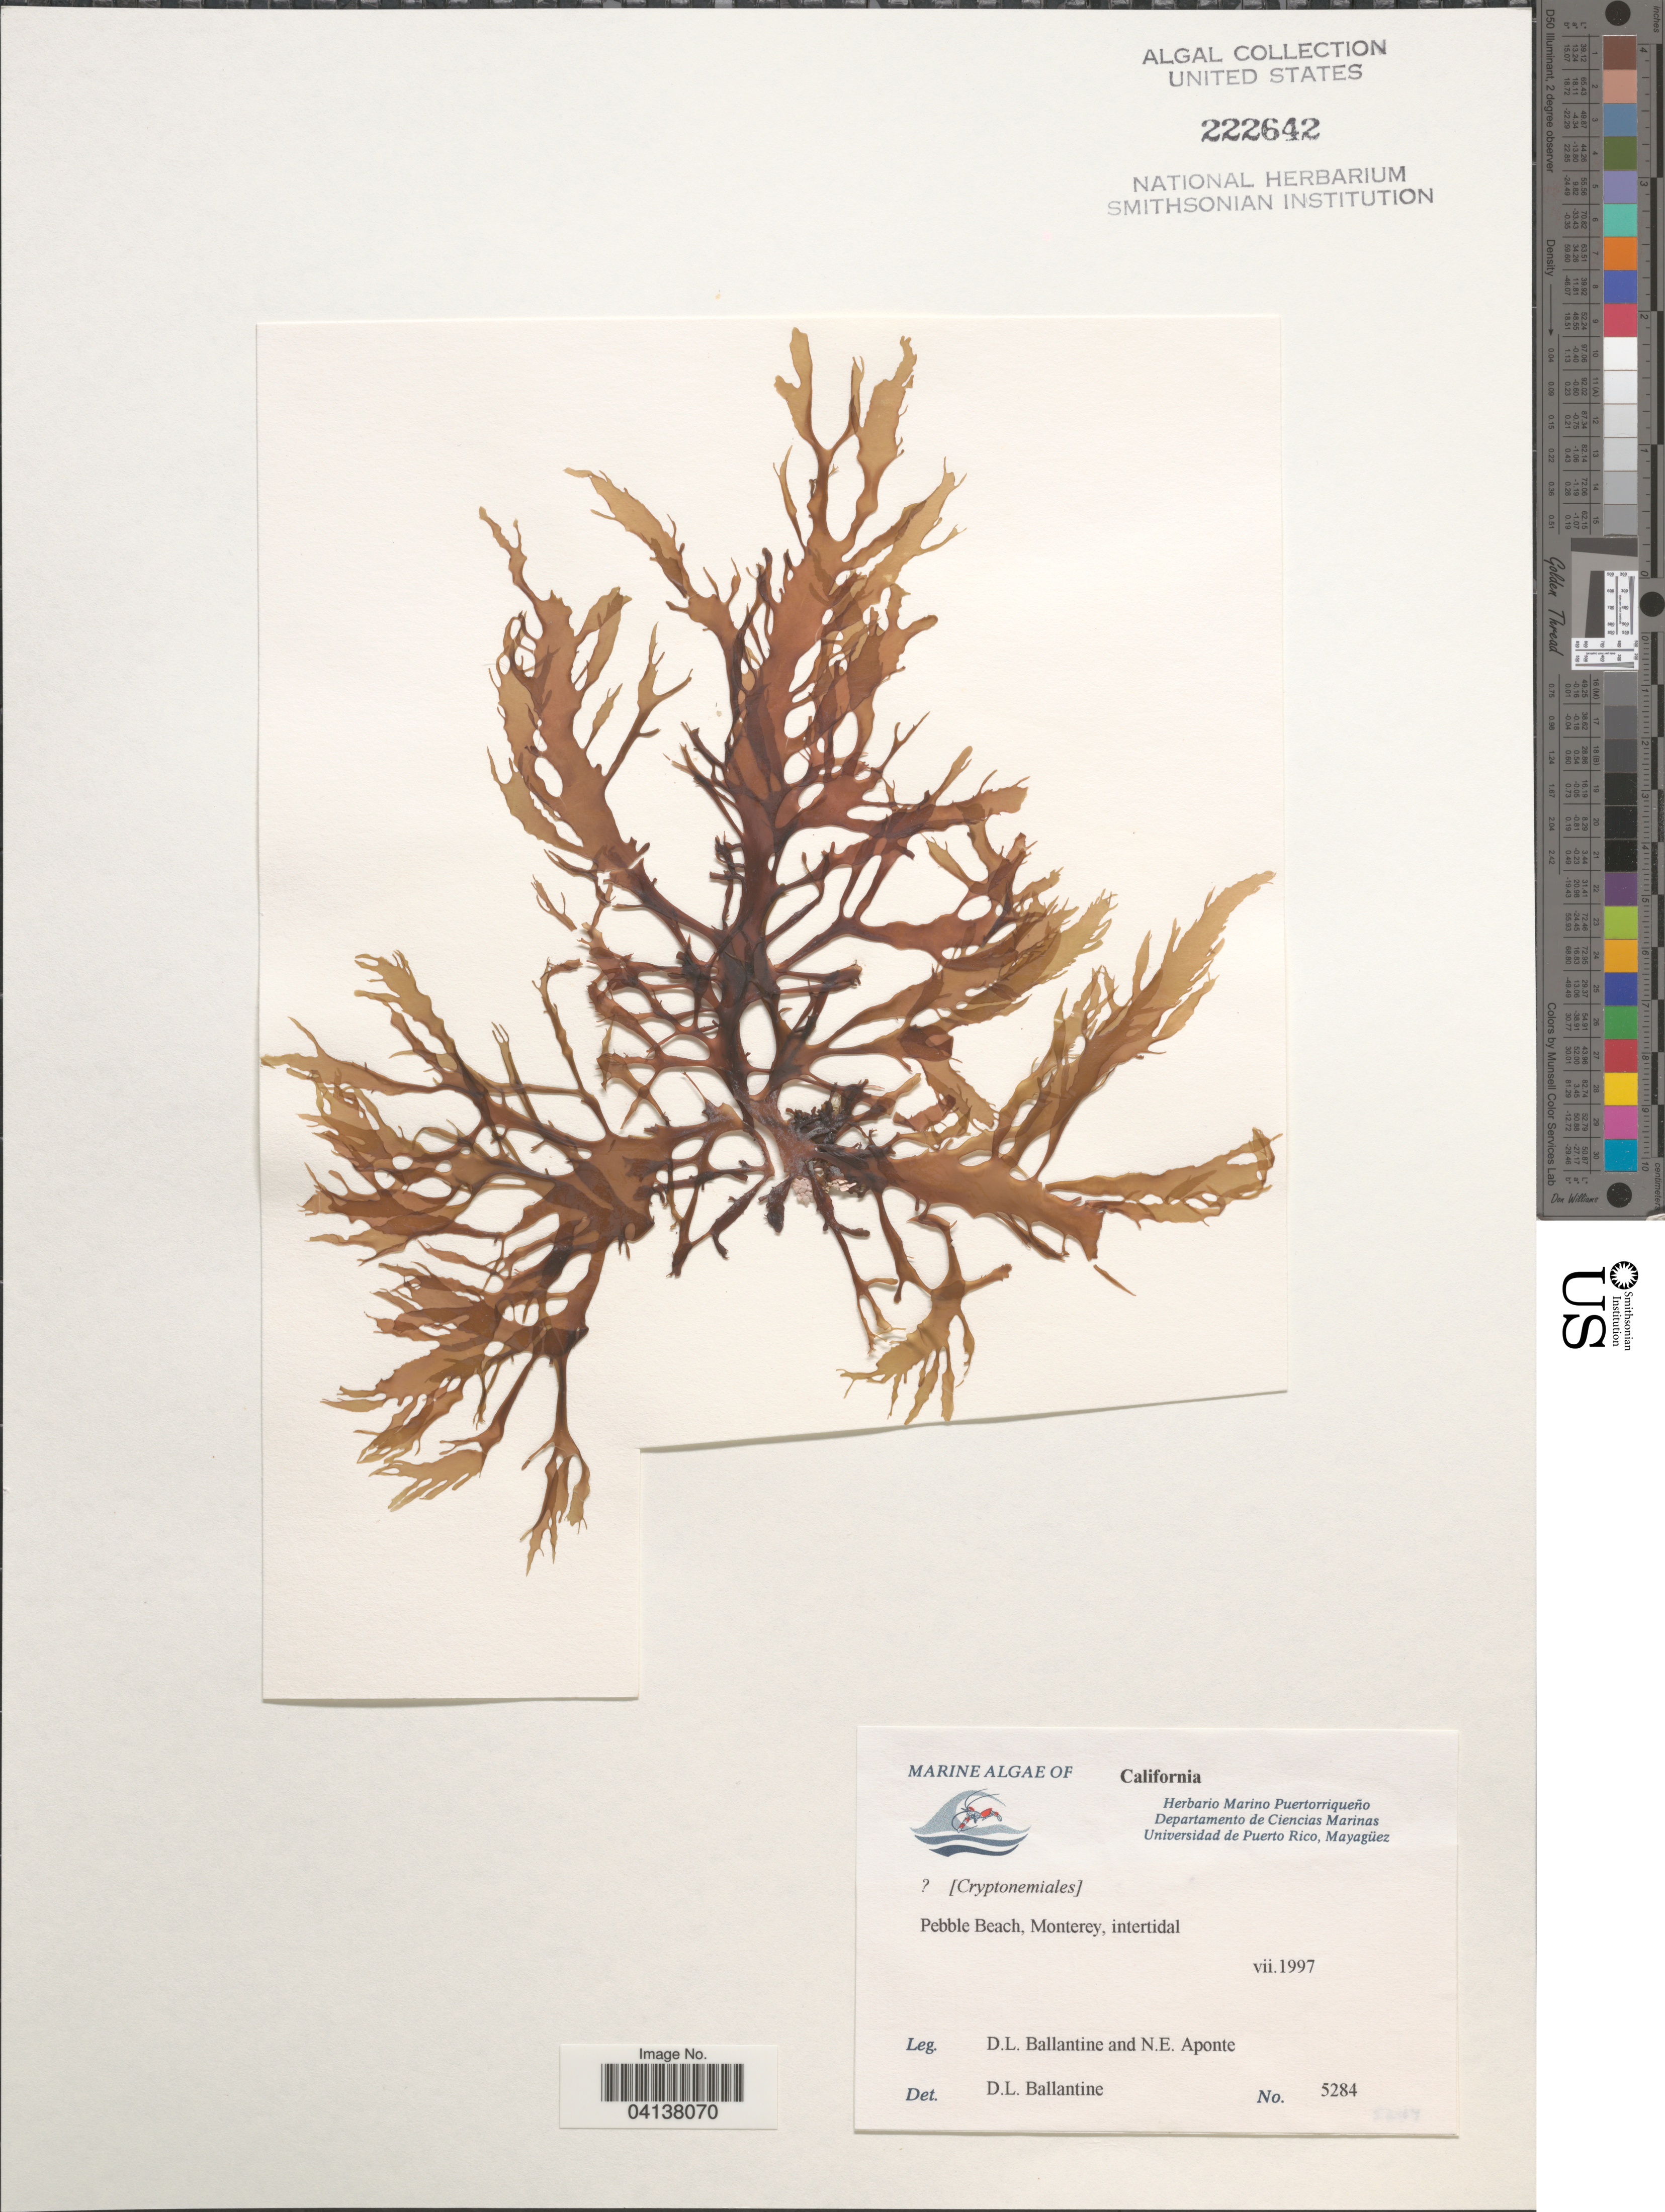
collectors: D.L. Ballantine & N. E. Aponte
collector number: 5284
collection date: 1997-07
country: United States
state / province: California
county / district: Monterey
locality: Pebble Beach, Monterey, intertidal.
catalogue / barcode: US 222642